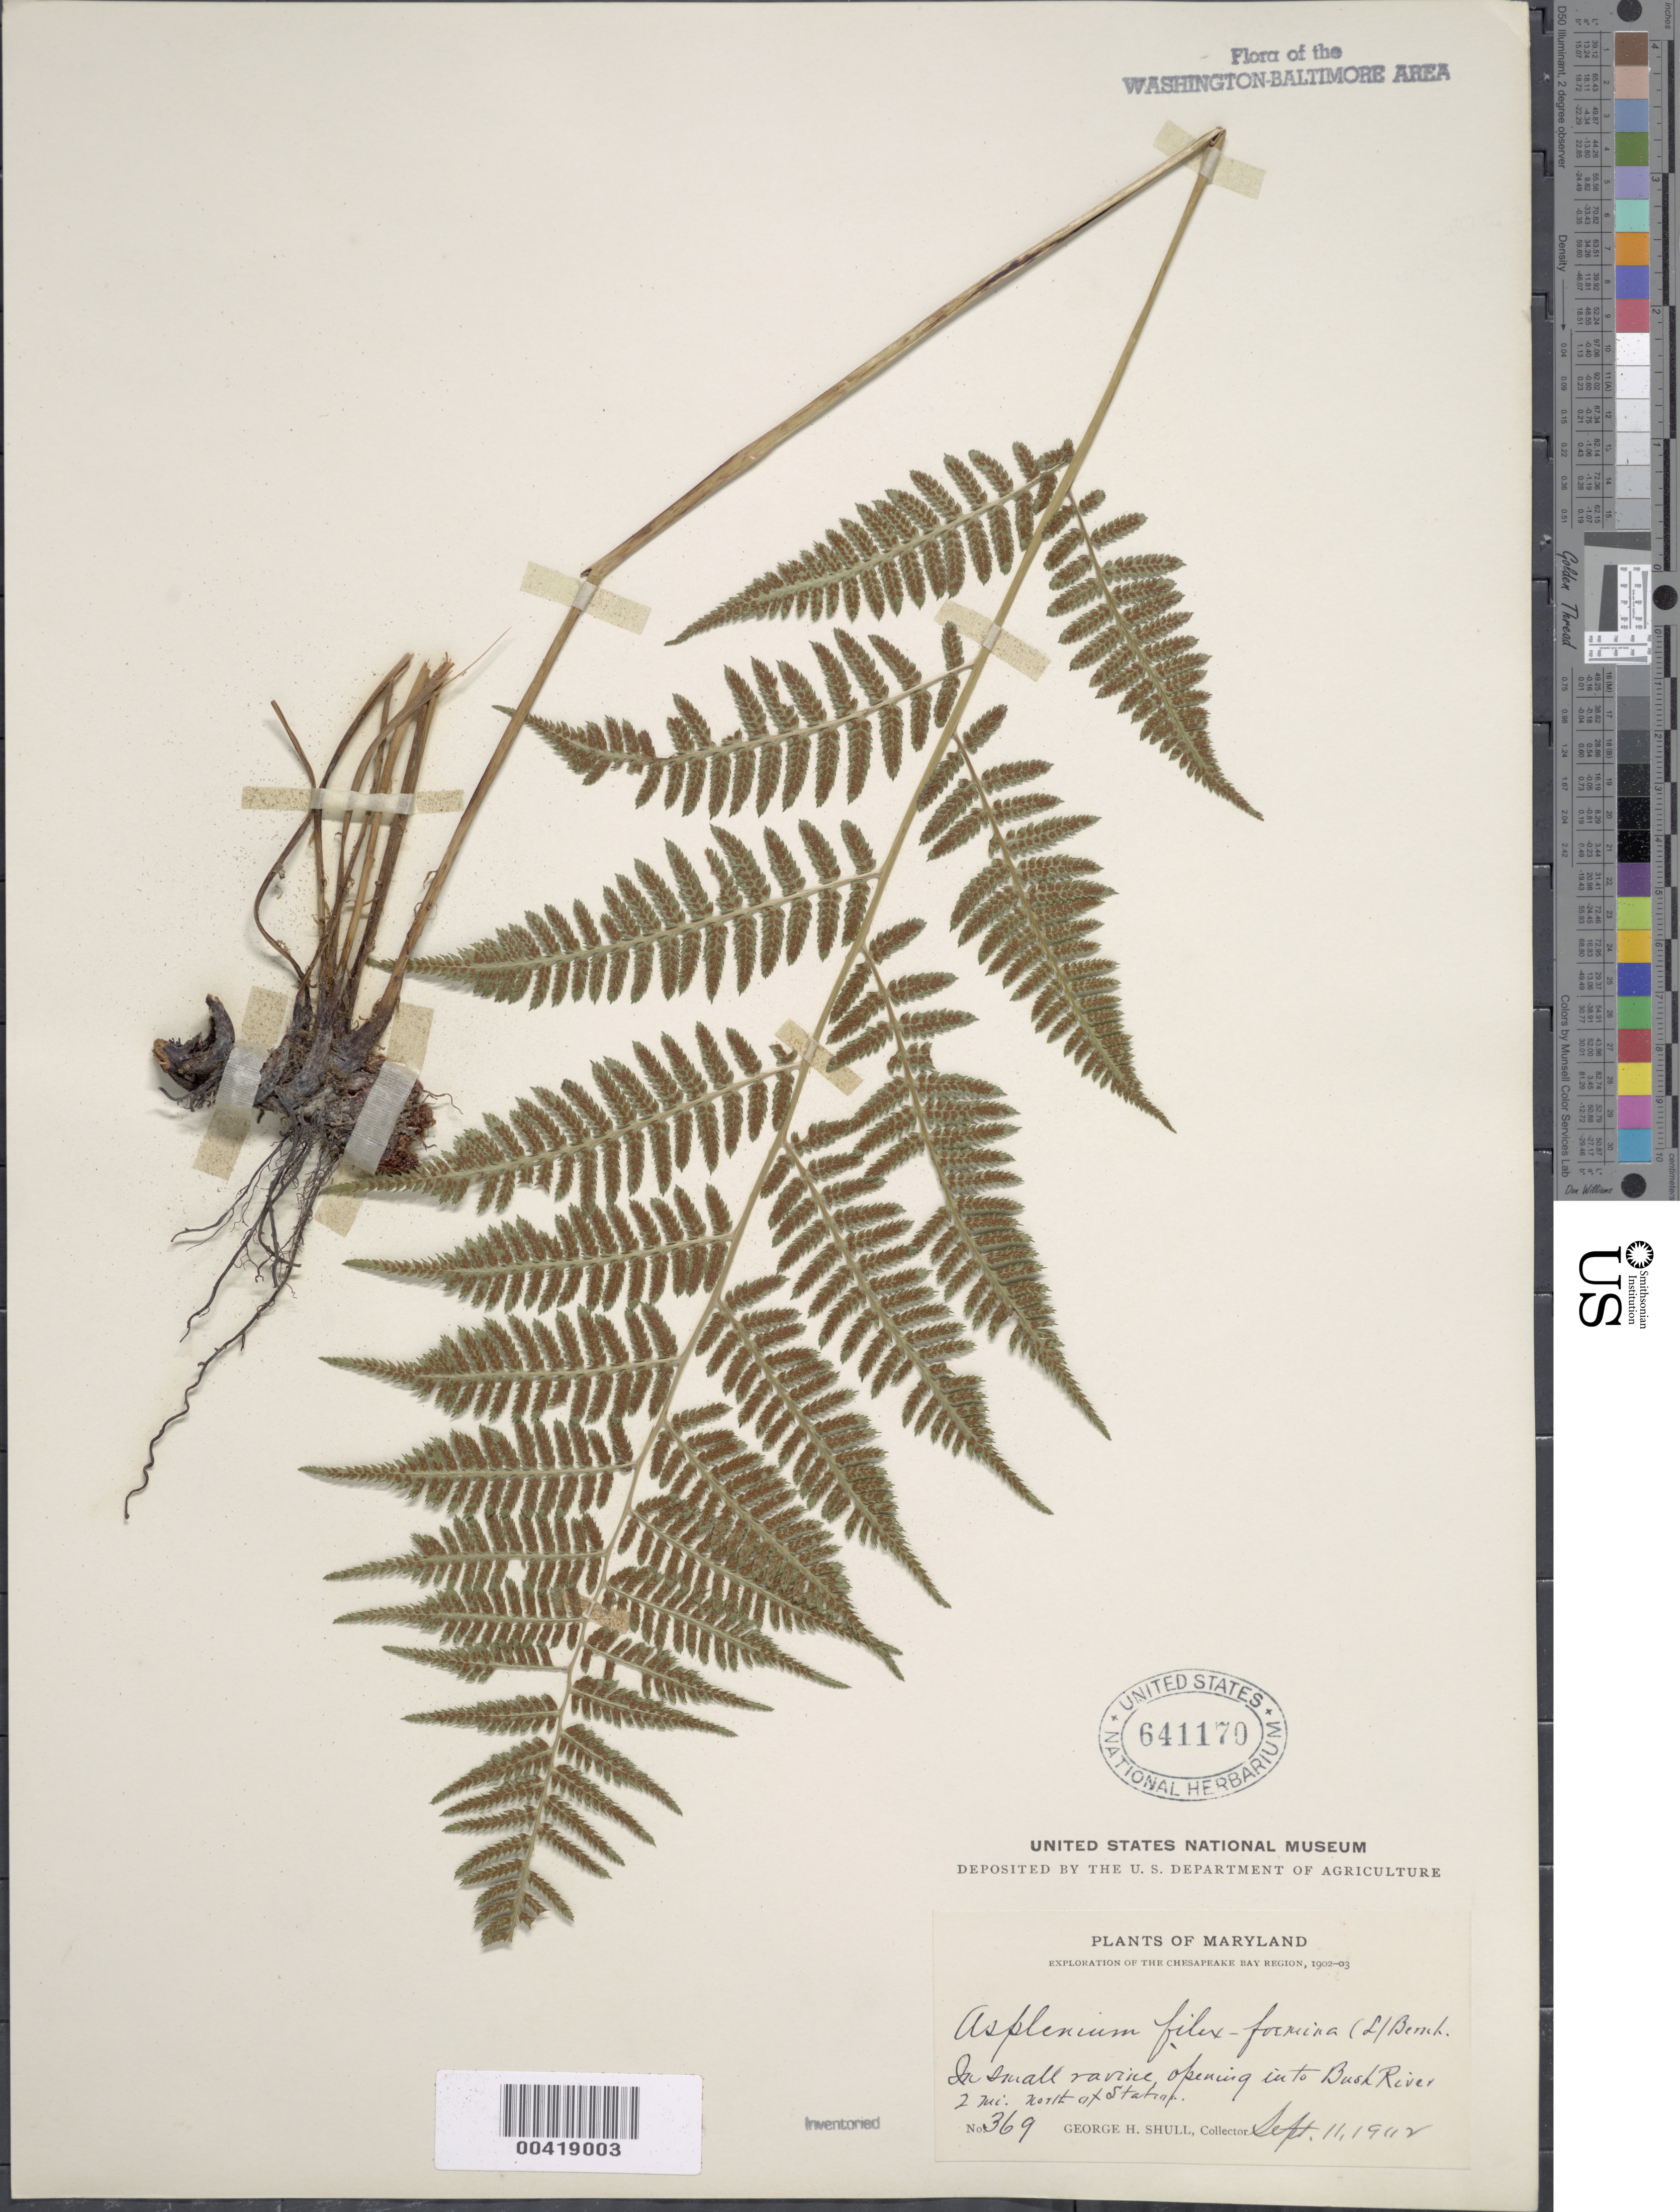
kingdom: Plantae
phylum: Tracheophyta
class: Polypodiopsida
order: Polypodiales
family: Athyriaceae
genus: Athyrium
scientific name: Athyrium filix-femina var. asplenioides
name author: (Michx.) Farw.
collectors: G. H. Shull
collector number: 369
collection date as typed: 11 Sep 1912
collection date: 1912-09-11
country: United States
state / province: Maryland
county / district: Harford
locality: Bush River, north of Station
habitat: Small ravine openinginto river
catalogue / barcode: US 641170